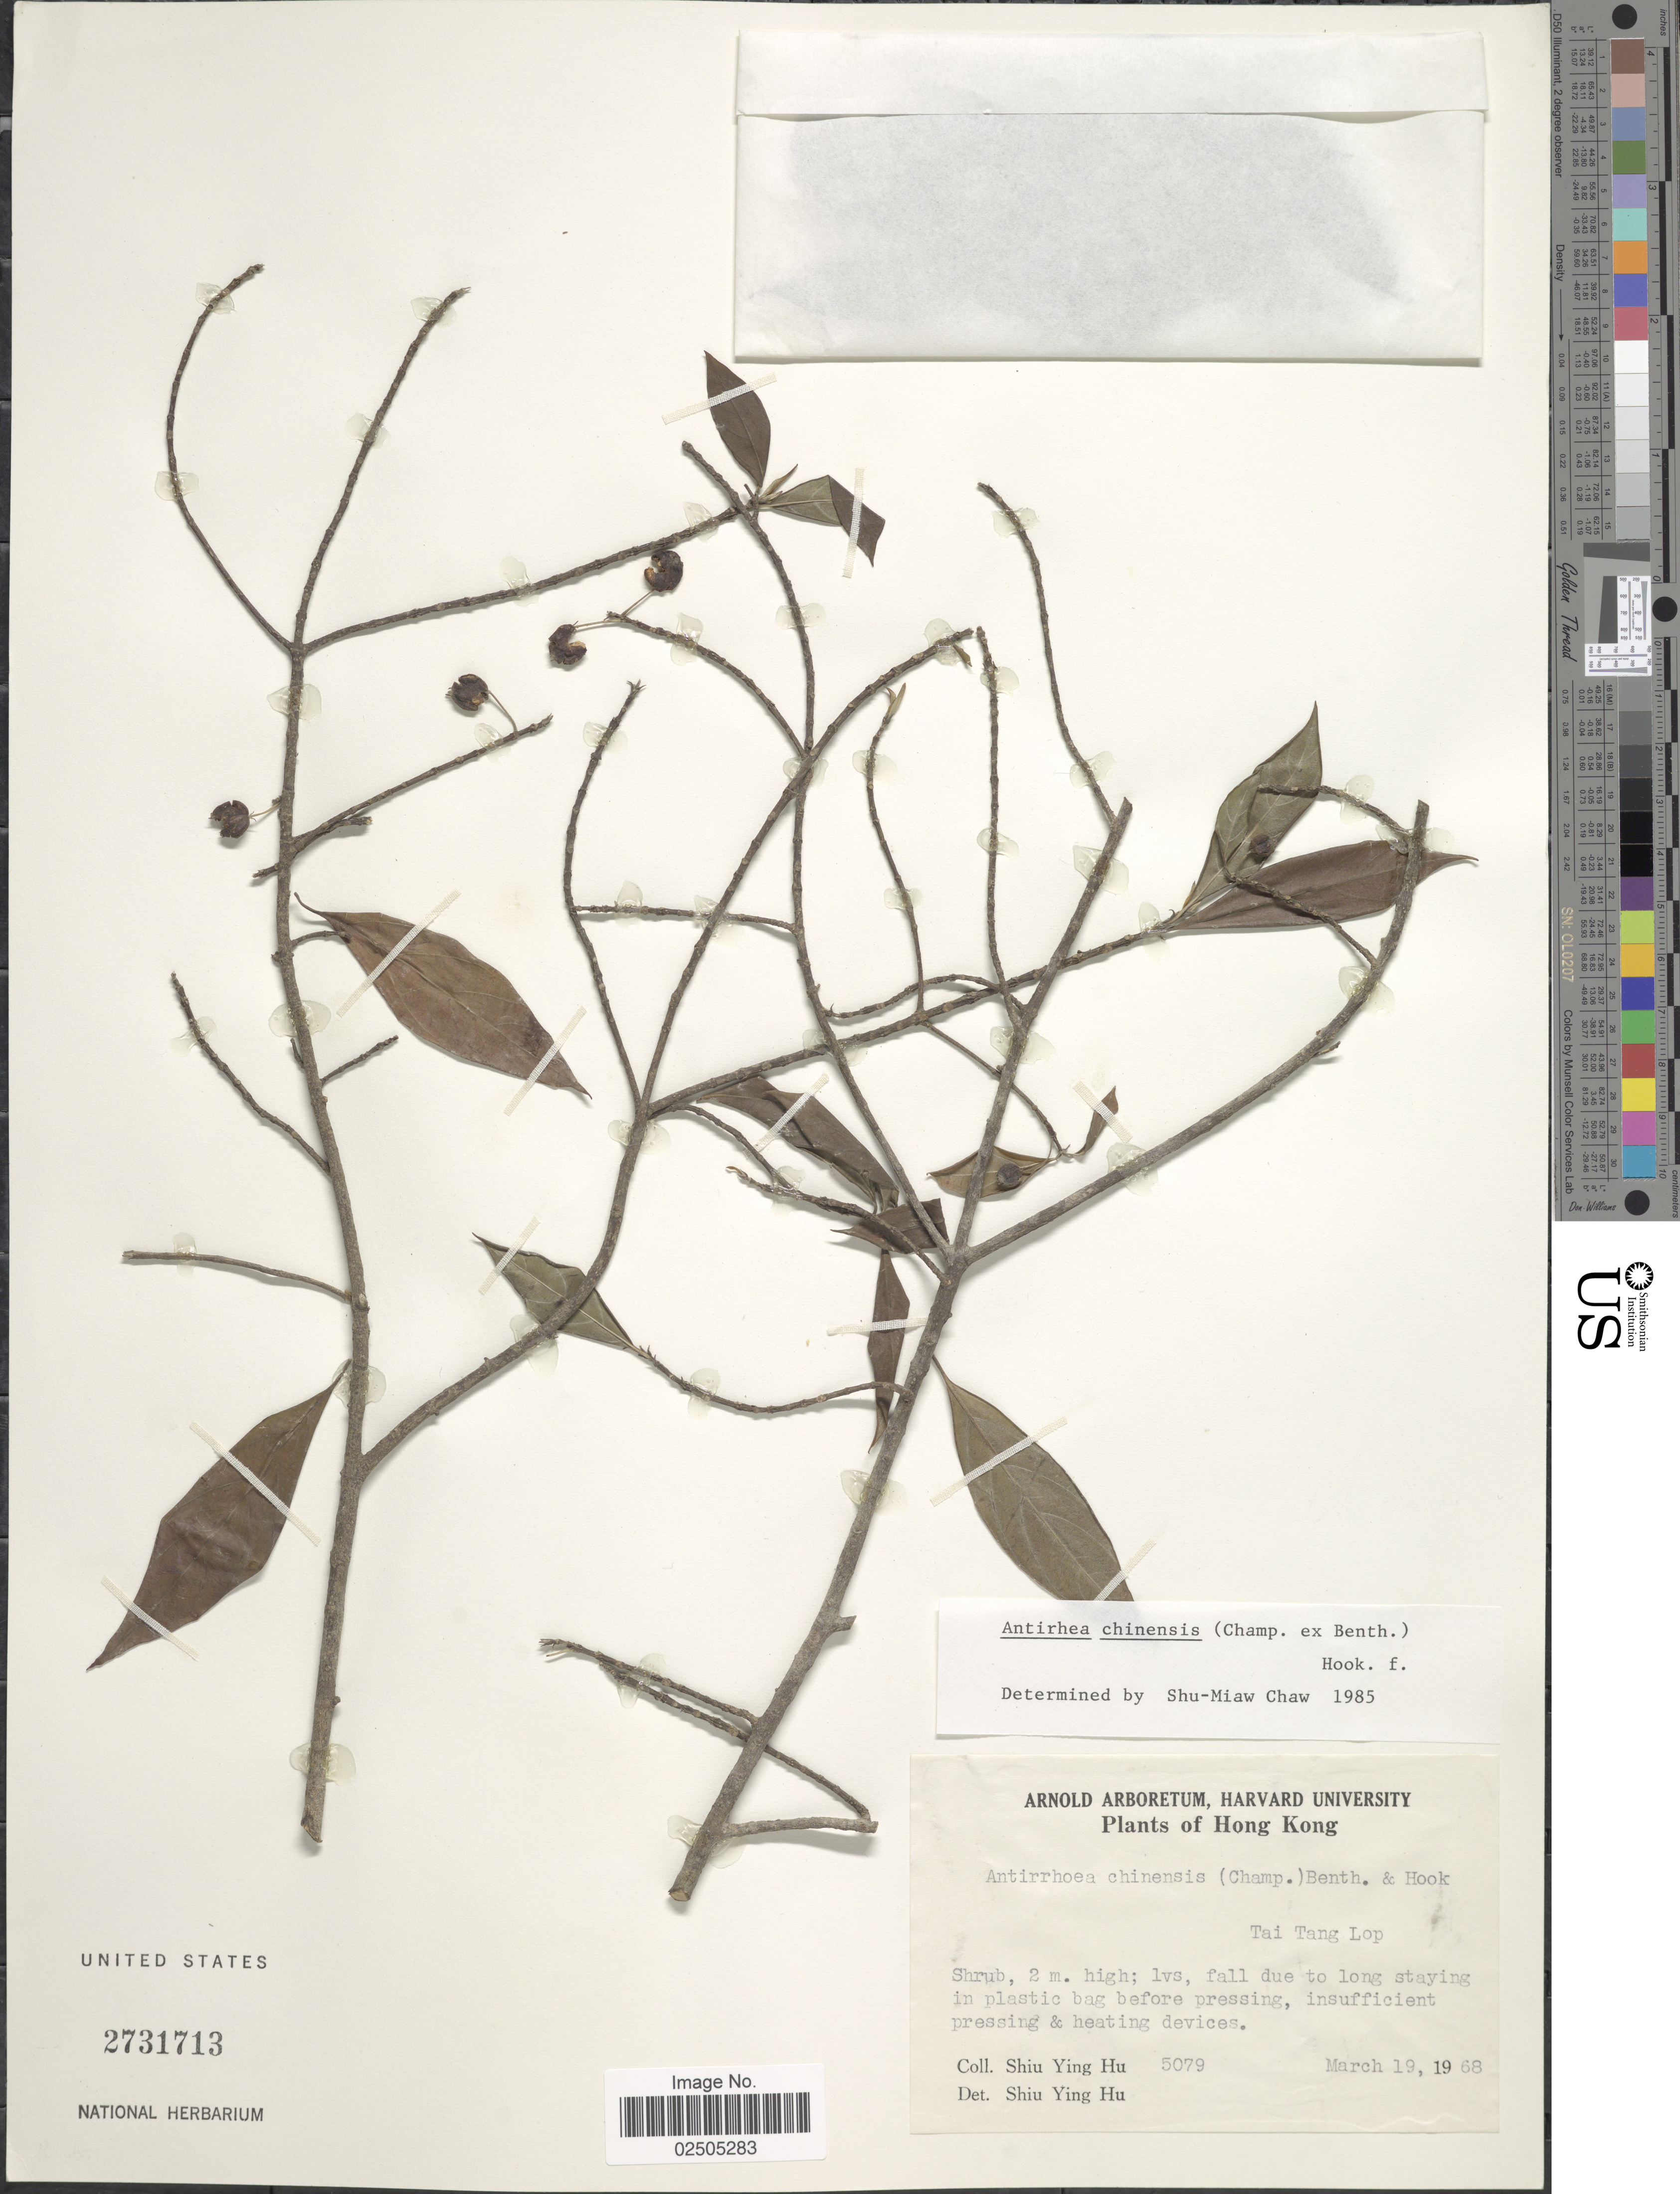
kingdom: Plantae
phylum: Tracheophyta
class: Magnoliopsida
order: Gentianales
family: Rubiaceae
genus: Antirhea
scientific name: Antirhea chinensis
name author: (Champ. ex Benth.) Benth. & Hook. f. ex F.B. Forbes & Hemsl.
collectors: S. Y. Hu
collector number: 5079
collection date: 1968-03-19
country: China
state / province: Hong Kong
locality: Tai Tang Lop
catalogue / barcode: US 2731713